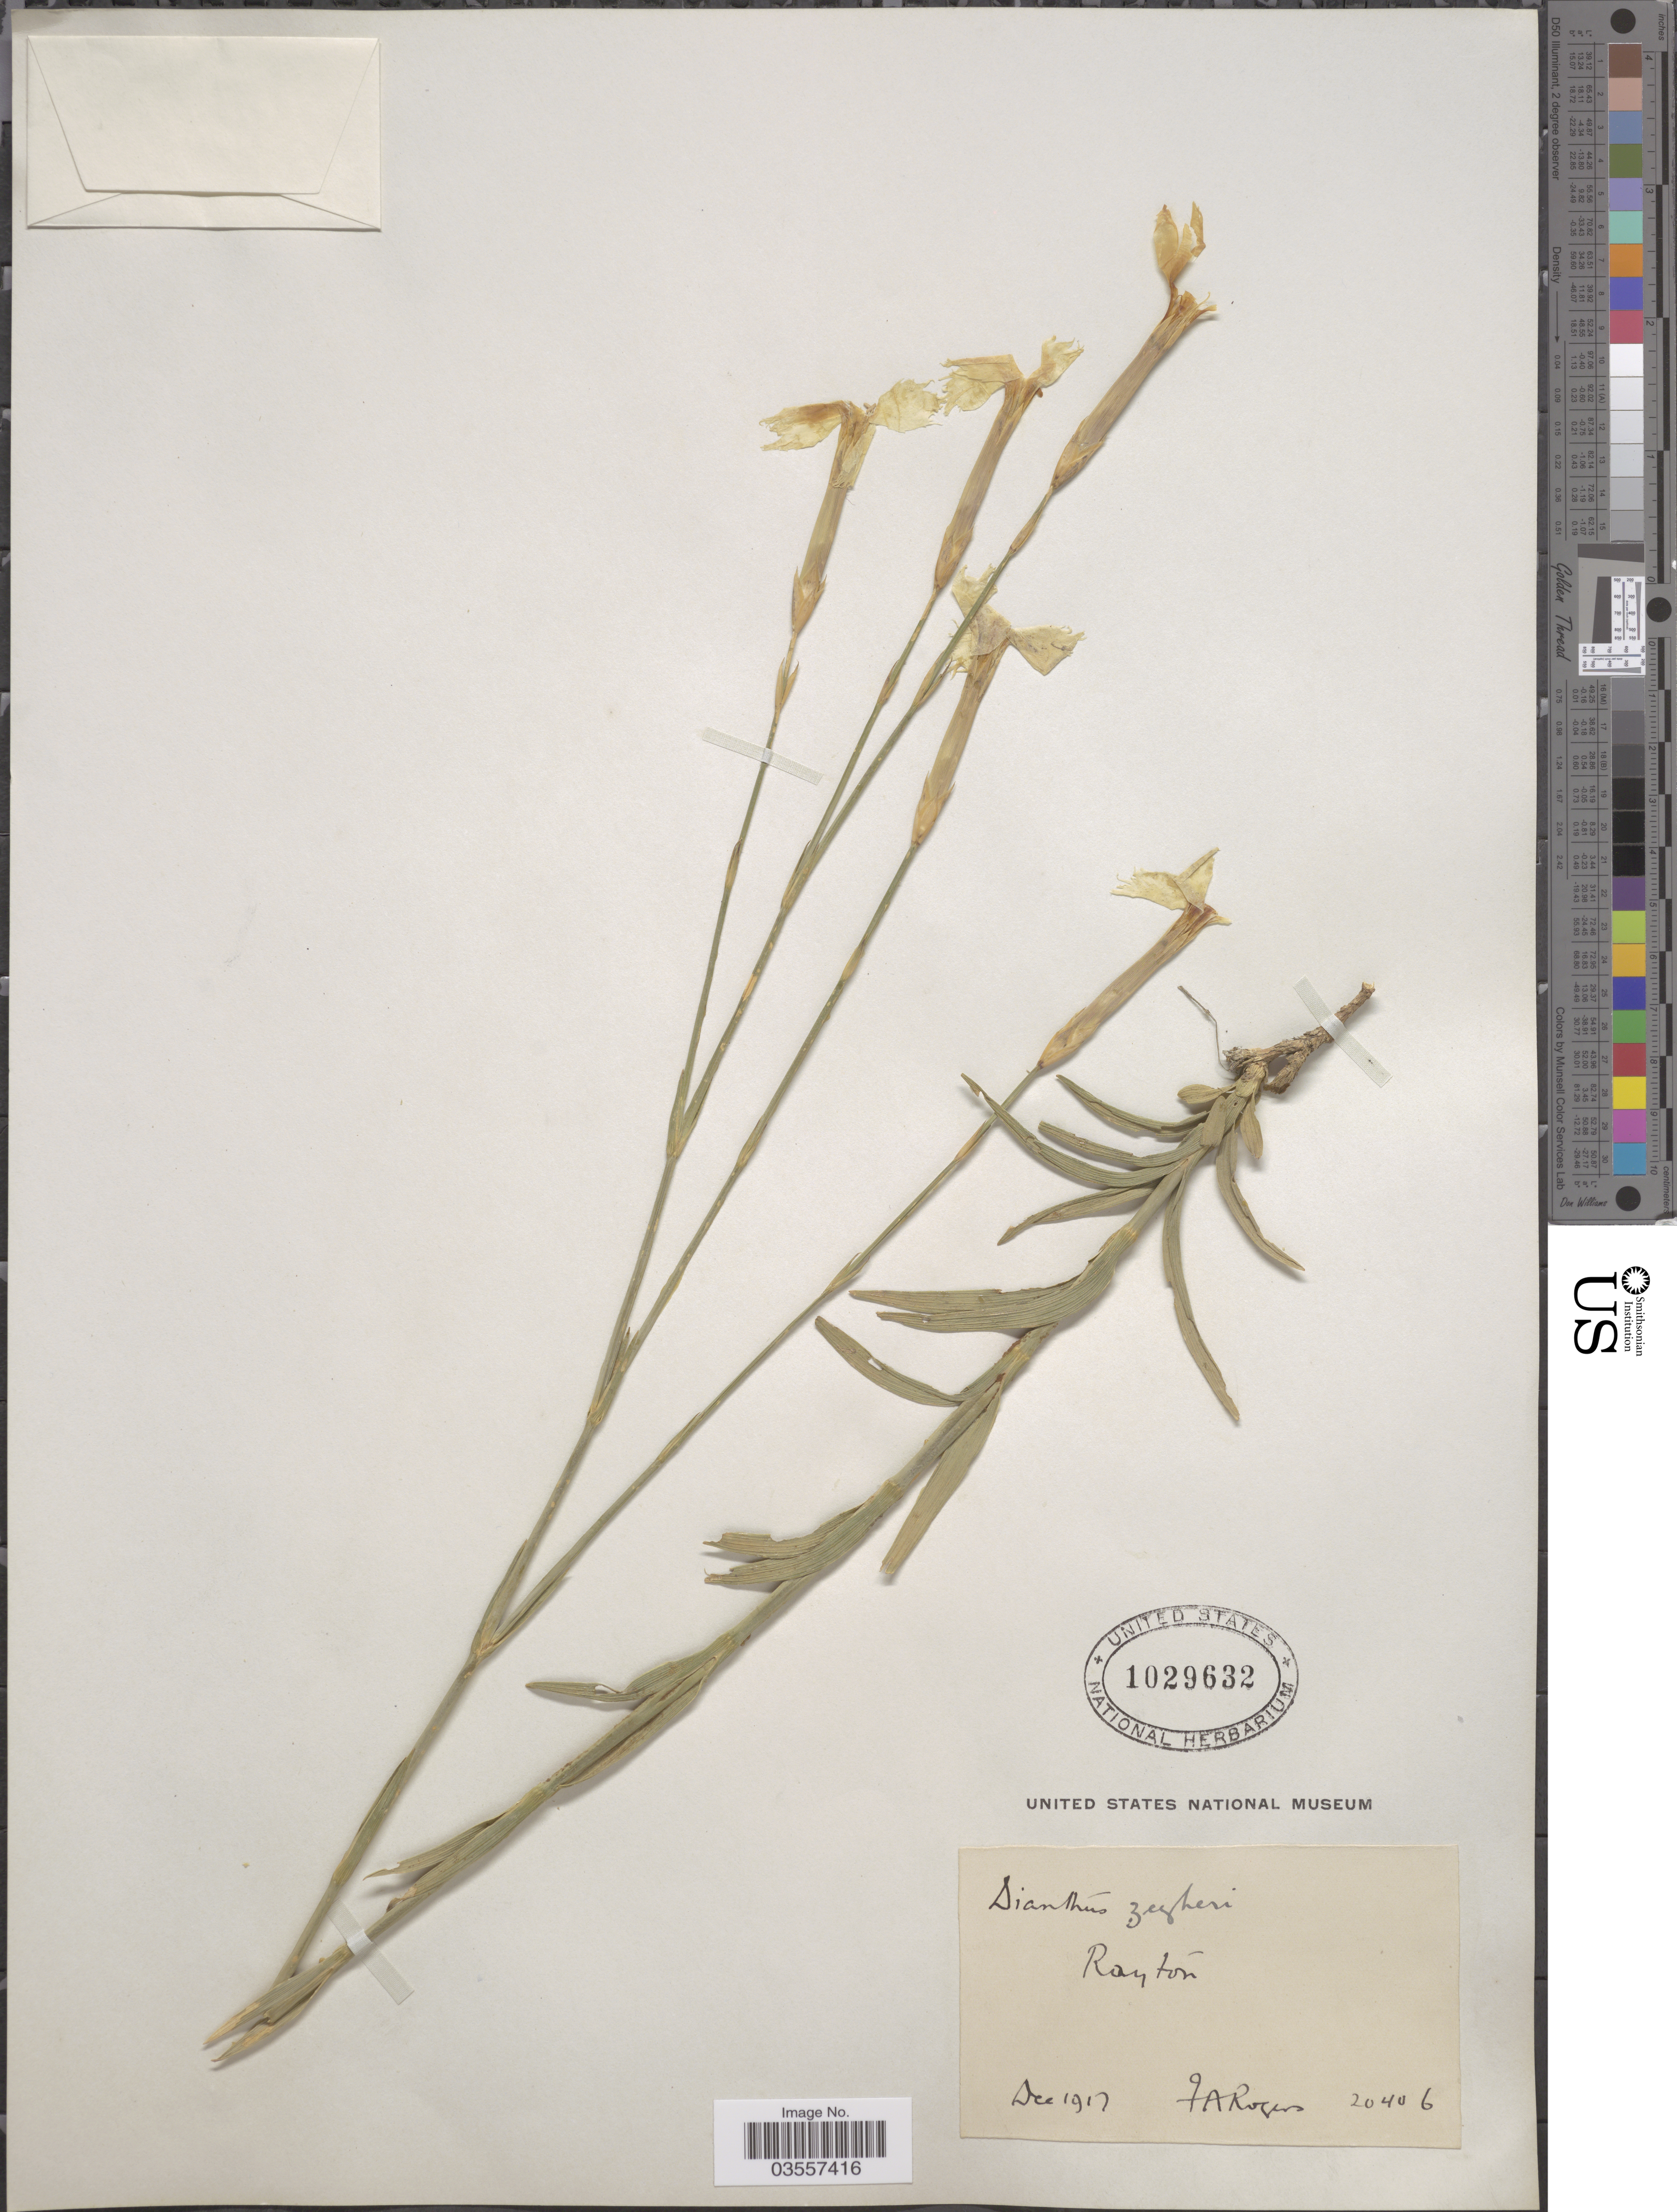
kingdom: Plantae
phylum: Tracheophyta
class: Magnoliopsida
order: Caryophyllales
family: Caryophyllaceae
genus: Dianthus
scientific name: Dianthus zeyheri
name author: Sond.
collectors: F. A. Rogers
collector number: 20406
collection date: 1917-12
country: South Africa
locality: Raytón.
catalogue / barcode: US 1029632